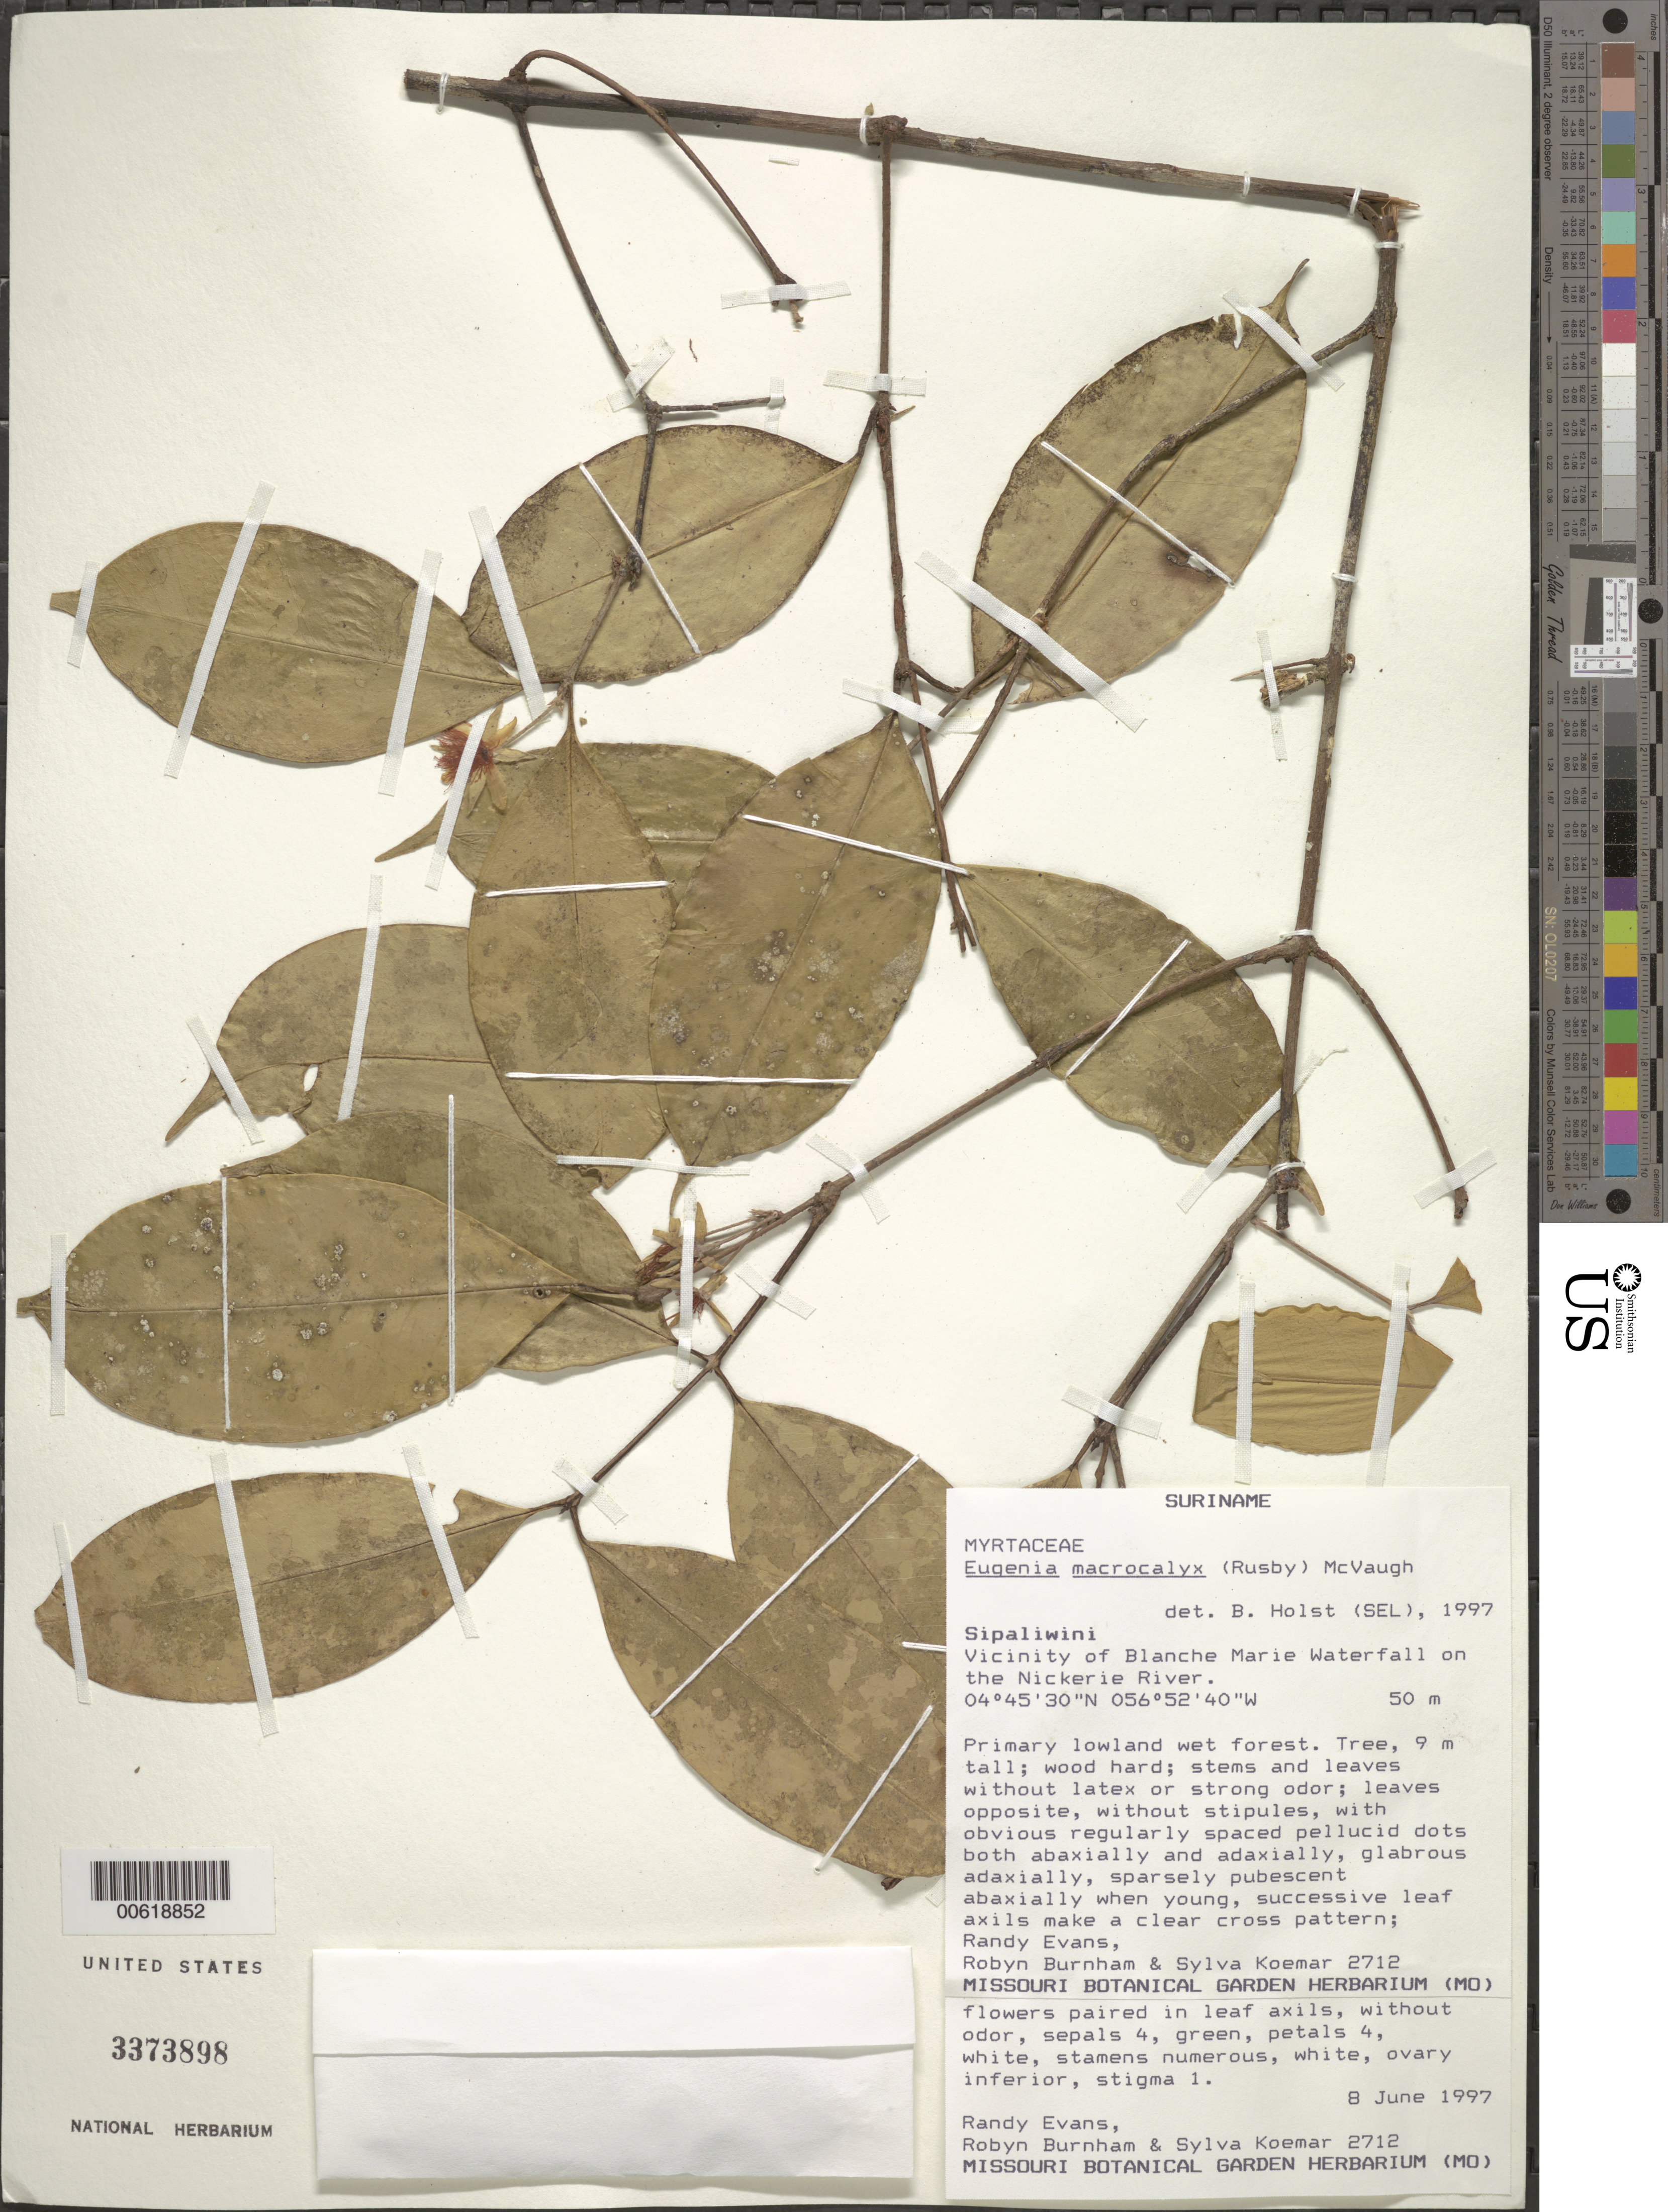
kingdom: Plantae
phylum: Tracheophyta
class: Magnoliopsida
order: Myrtales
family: Myrtaceae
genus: Eugenia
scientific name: Eugenia wentii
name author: Amshoff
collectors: R. Evans, R. Burnham & S. Koemar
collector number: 2712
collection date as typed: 8-Jun-97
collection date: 1997-06-08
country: Suriname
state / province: Sipaliwini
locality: Blanche Marie Waterfall, vic., on Nickerie R.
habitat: Primary lowland forest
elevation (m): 50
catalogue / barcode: US 3373898